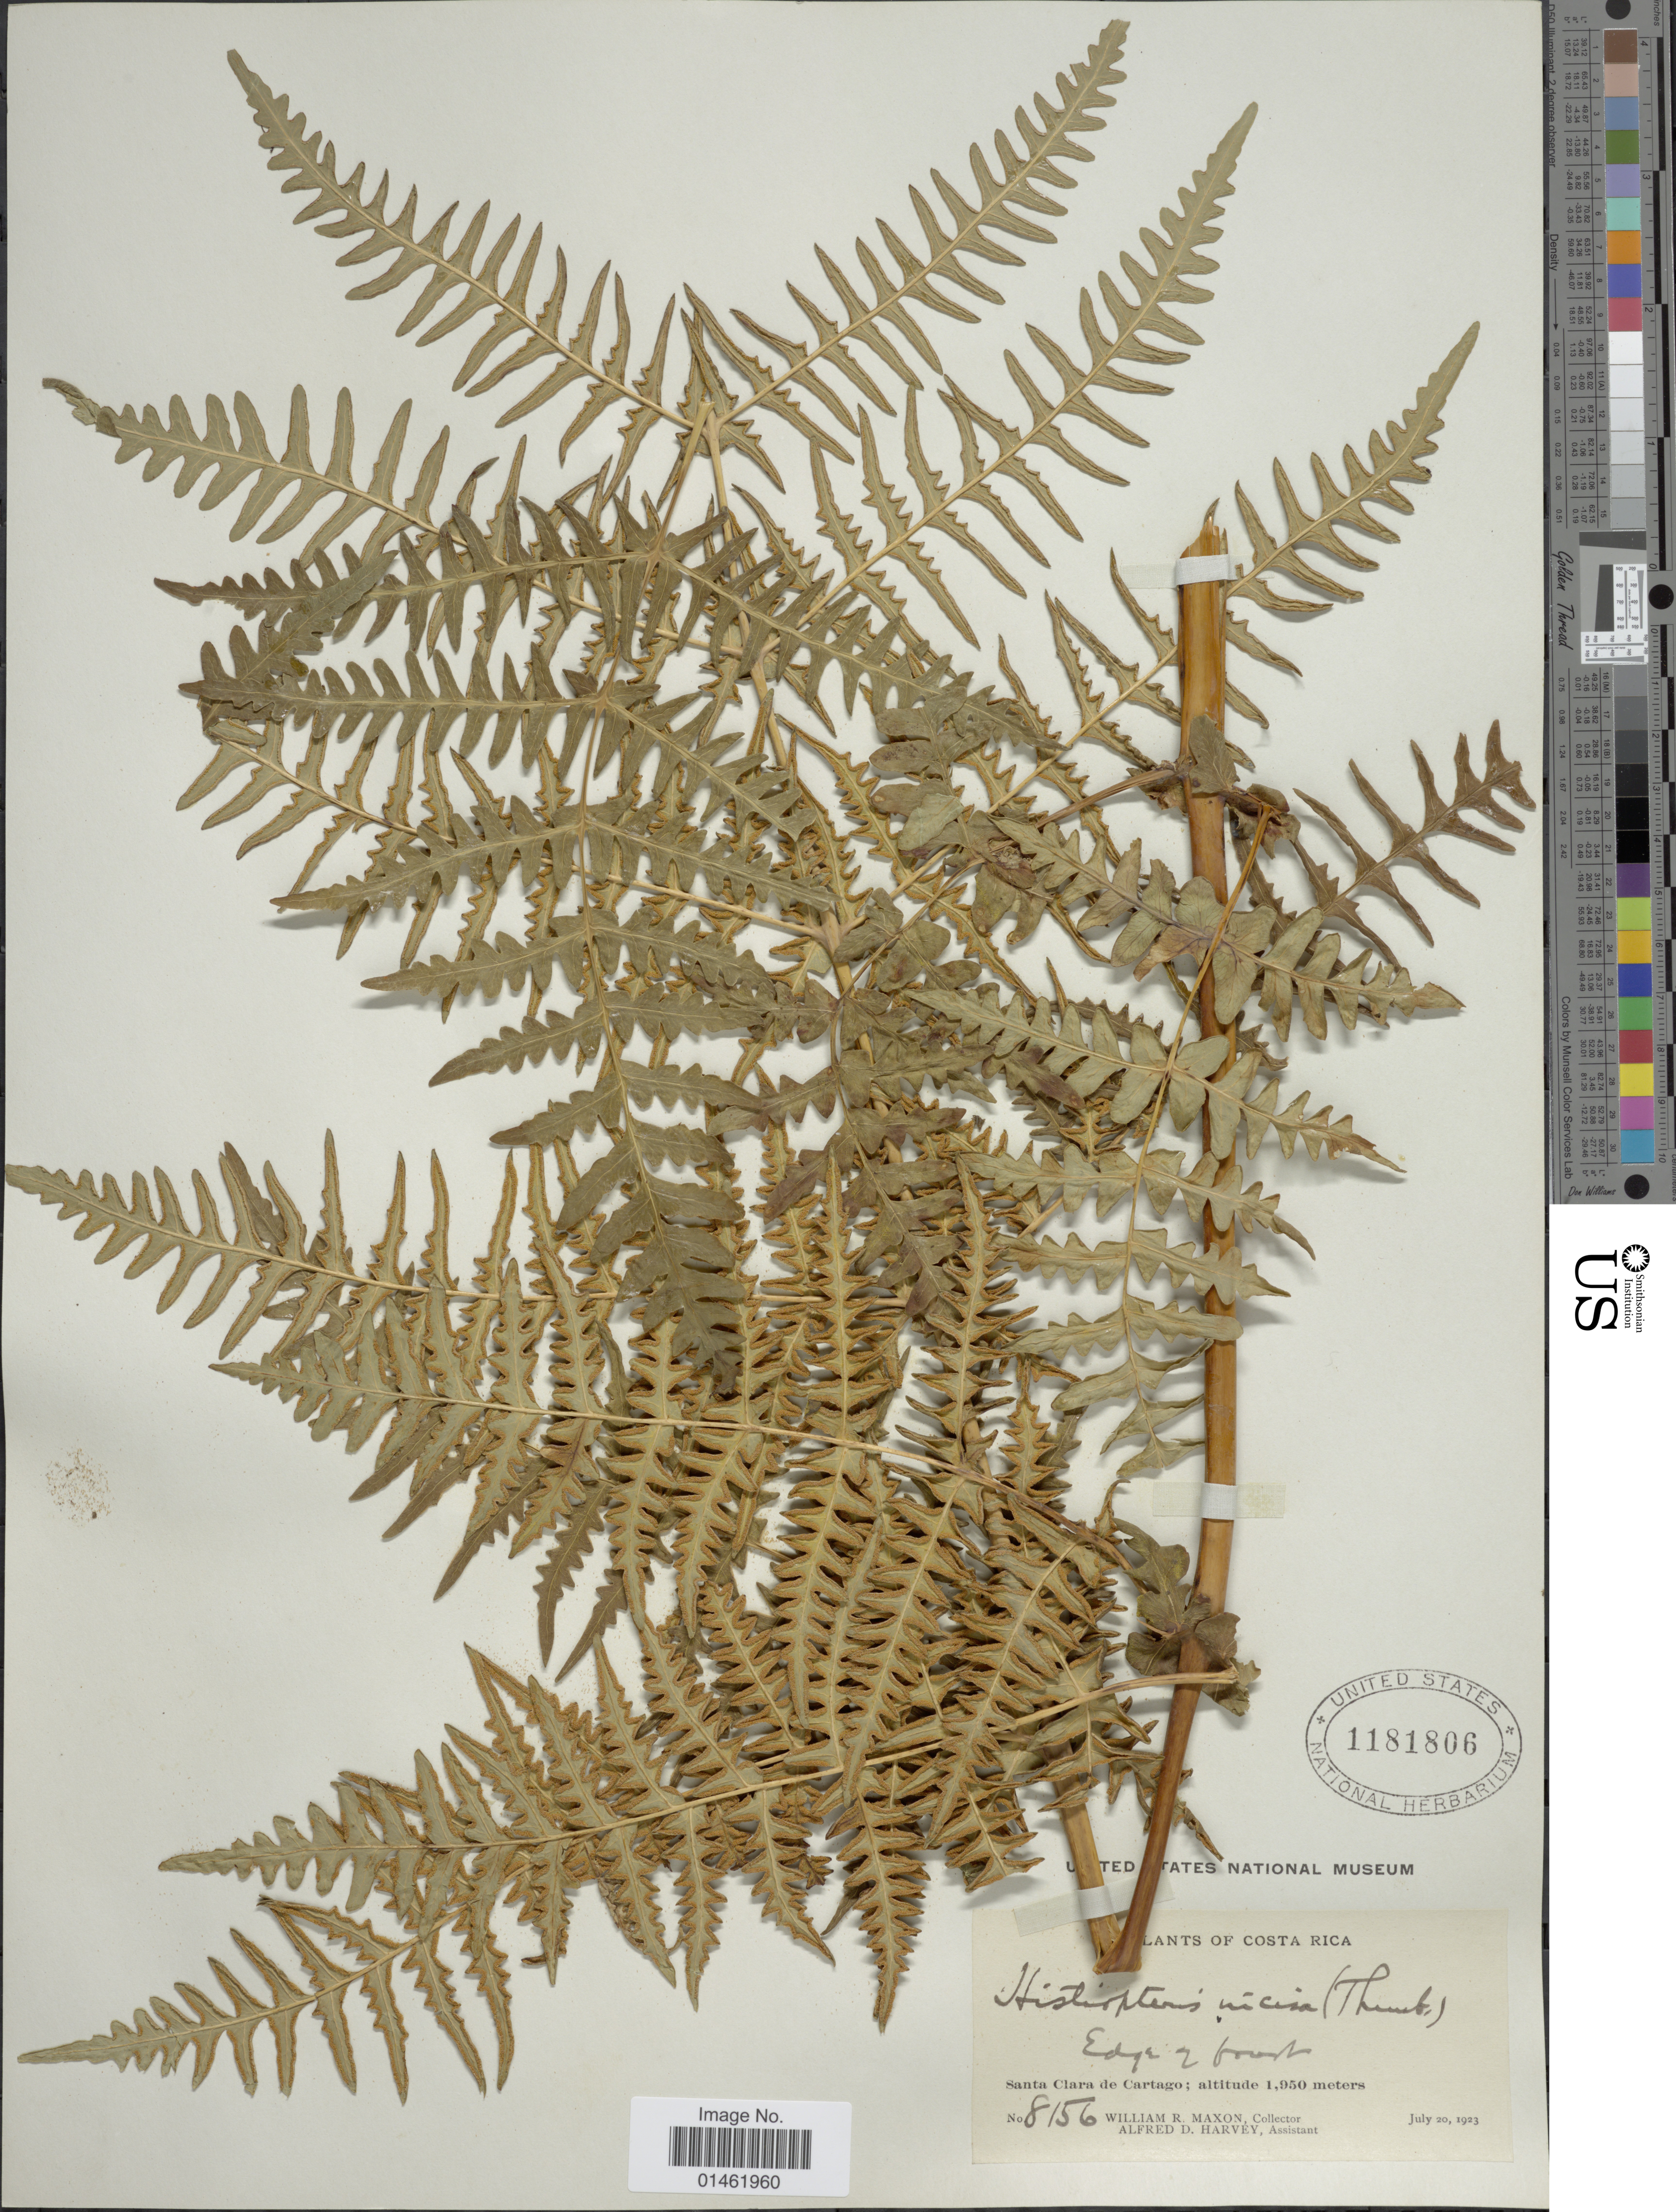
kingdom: Plantae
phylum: Tracheophyta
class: Polypodiopsida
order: Polypodiales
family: Dennstaedtiaceae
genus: Histiopteris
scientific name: Histiopteris incisa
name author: (Thunb.) J. Sm.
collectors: W. R. Maxon & A. D. Harvey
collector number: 8156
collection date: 1923-07-20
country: Costa Rica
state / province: Cartago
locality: Santa Clara de Cartago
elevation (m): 1950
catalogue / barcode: US 1181806